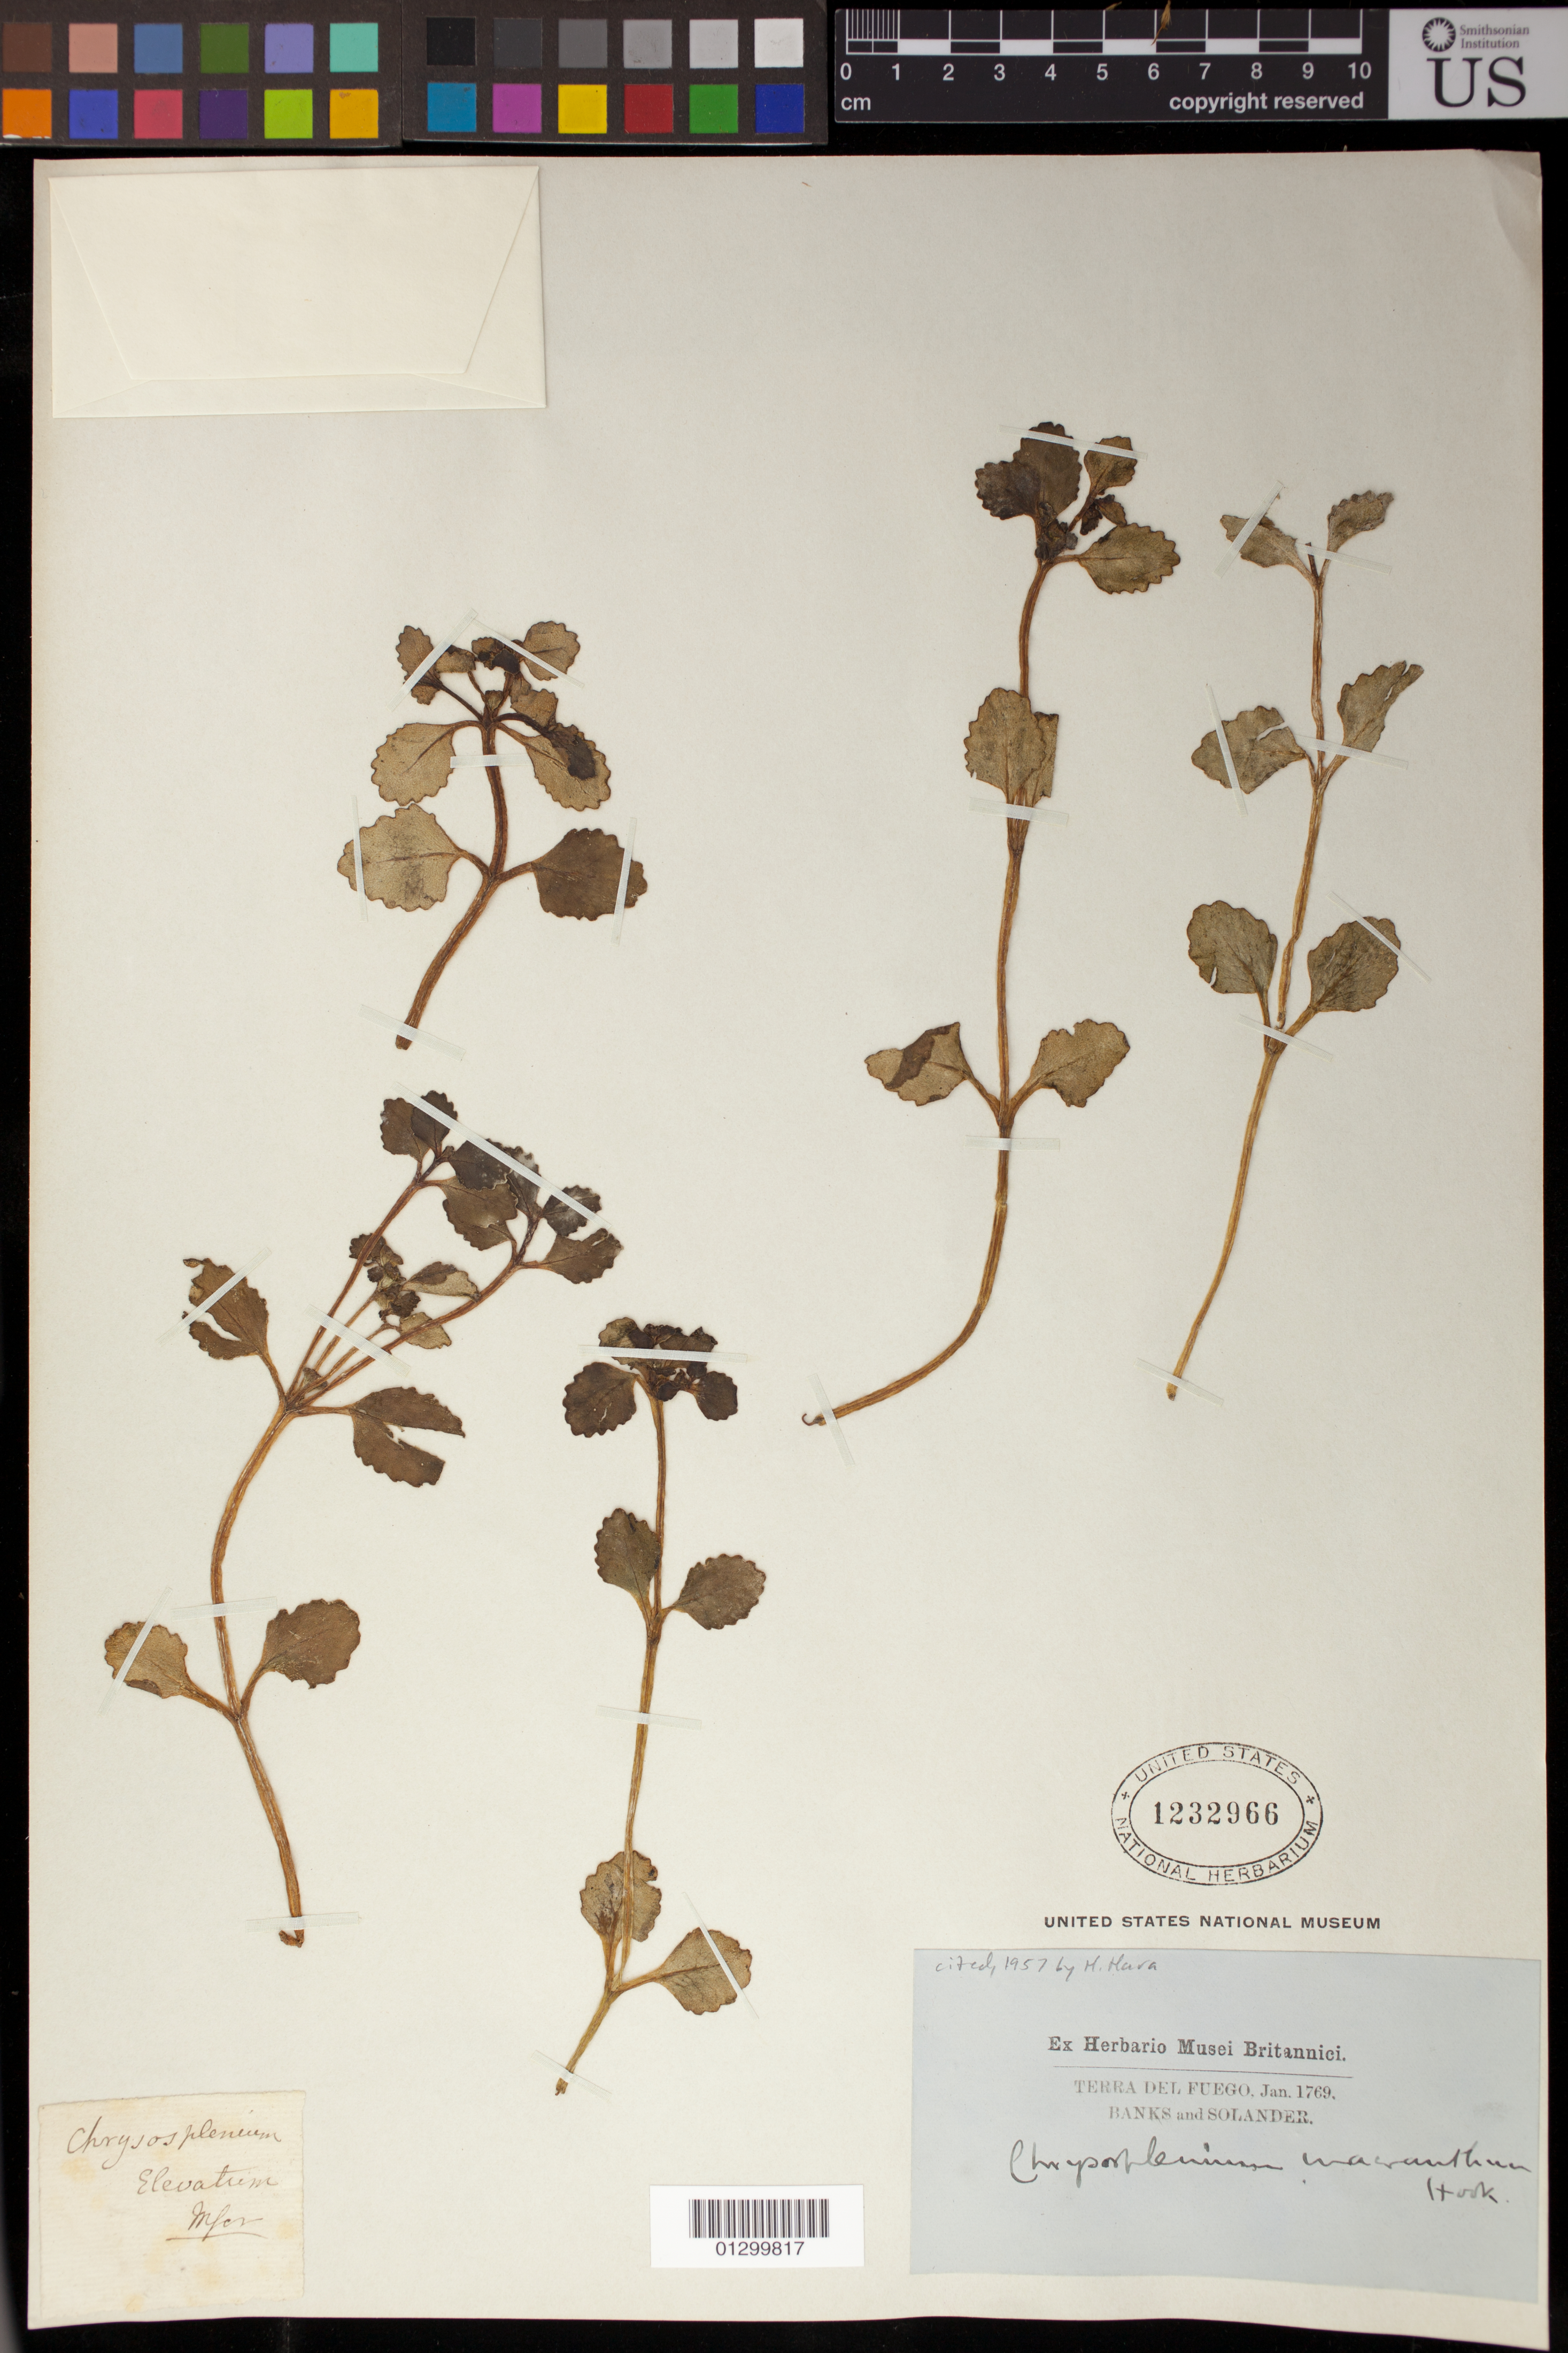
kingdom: Plantae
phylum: Tracheophyta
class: Magnoliopsida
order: Saxifragales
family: Saxifragaceae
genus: Chrysosplenium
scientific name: Chrysosplenium macranthum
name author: Hook.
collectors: J. Banks & D. C. Solander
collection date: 1769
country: Argentina / Chile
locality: Tierra del Fuego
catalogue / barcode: US 1232966